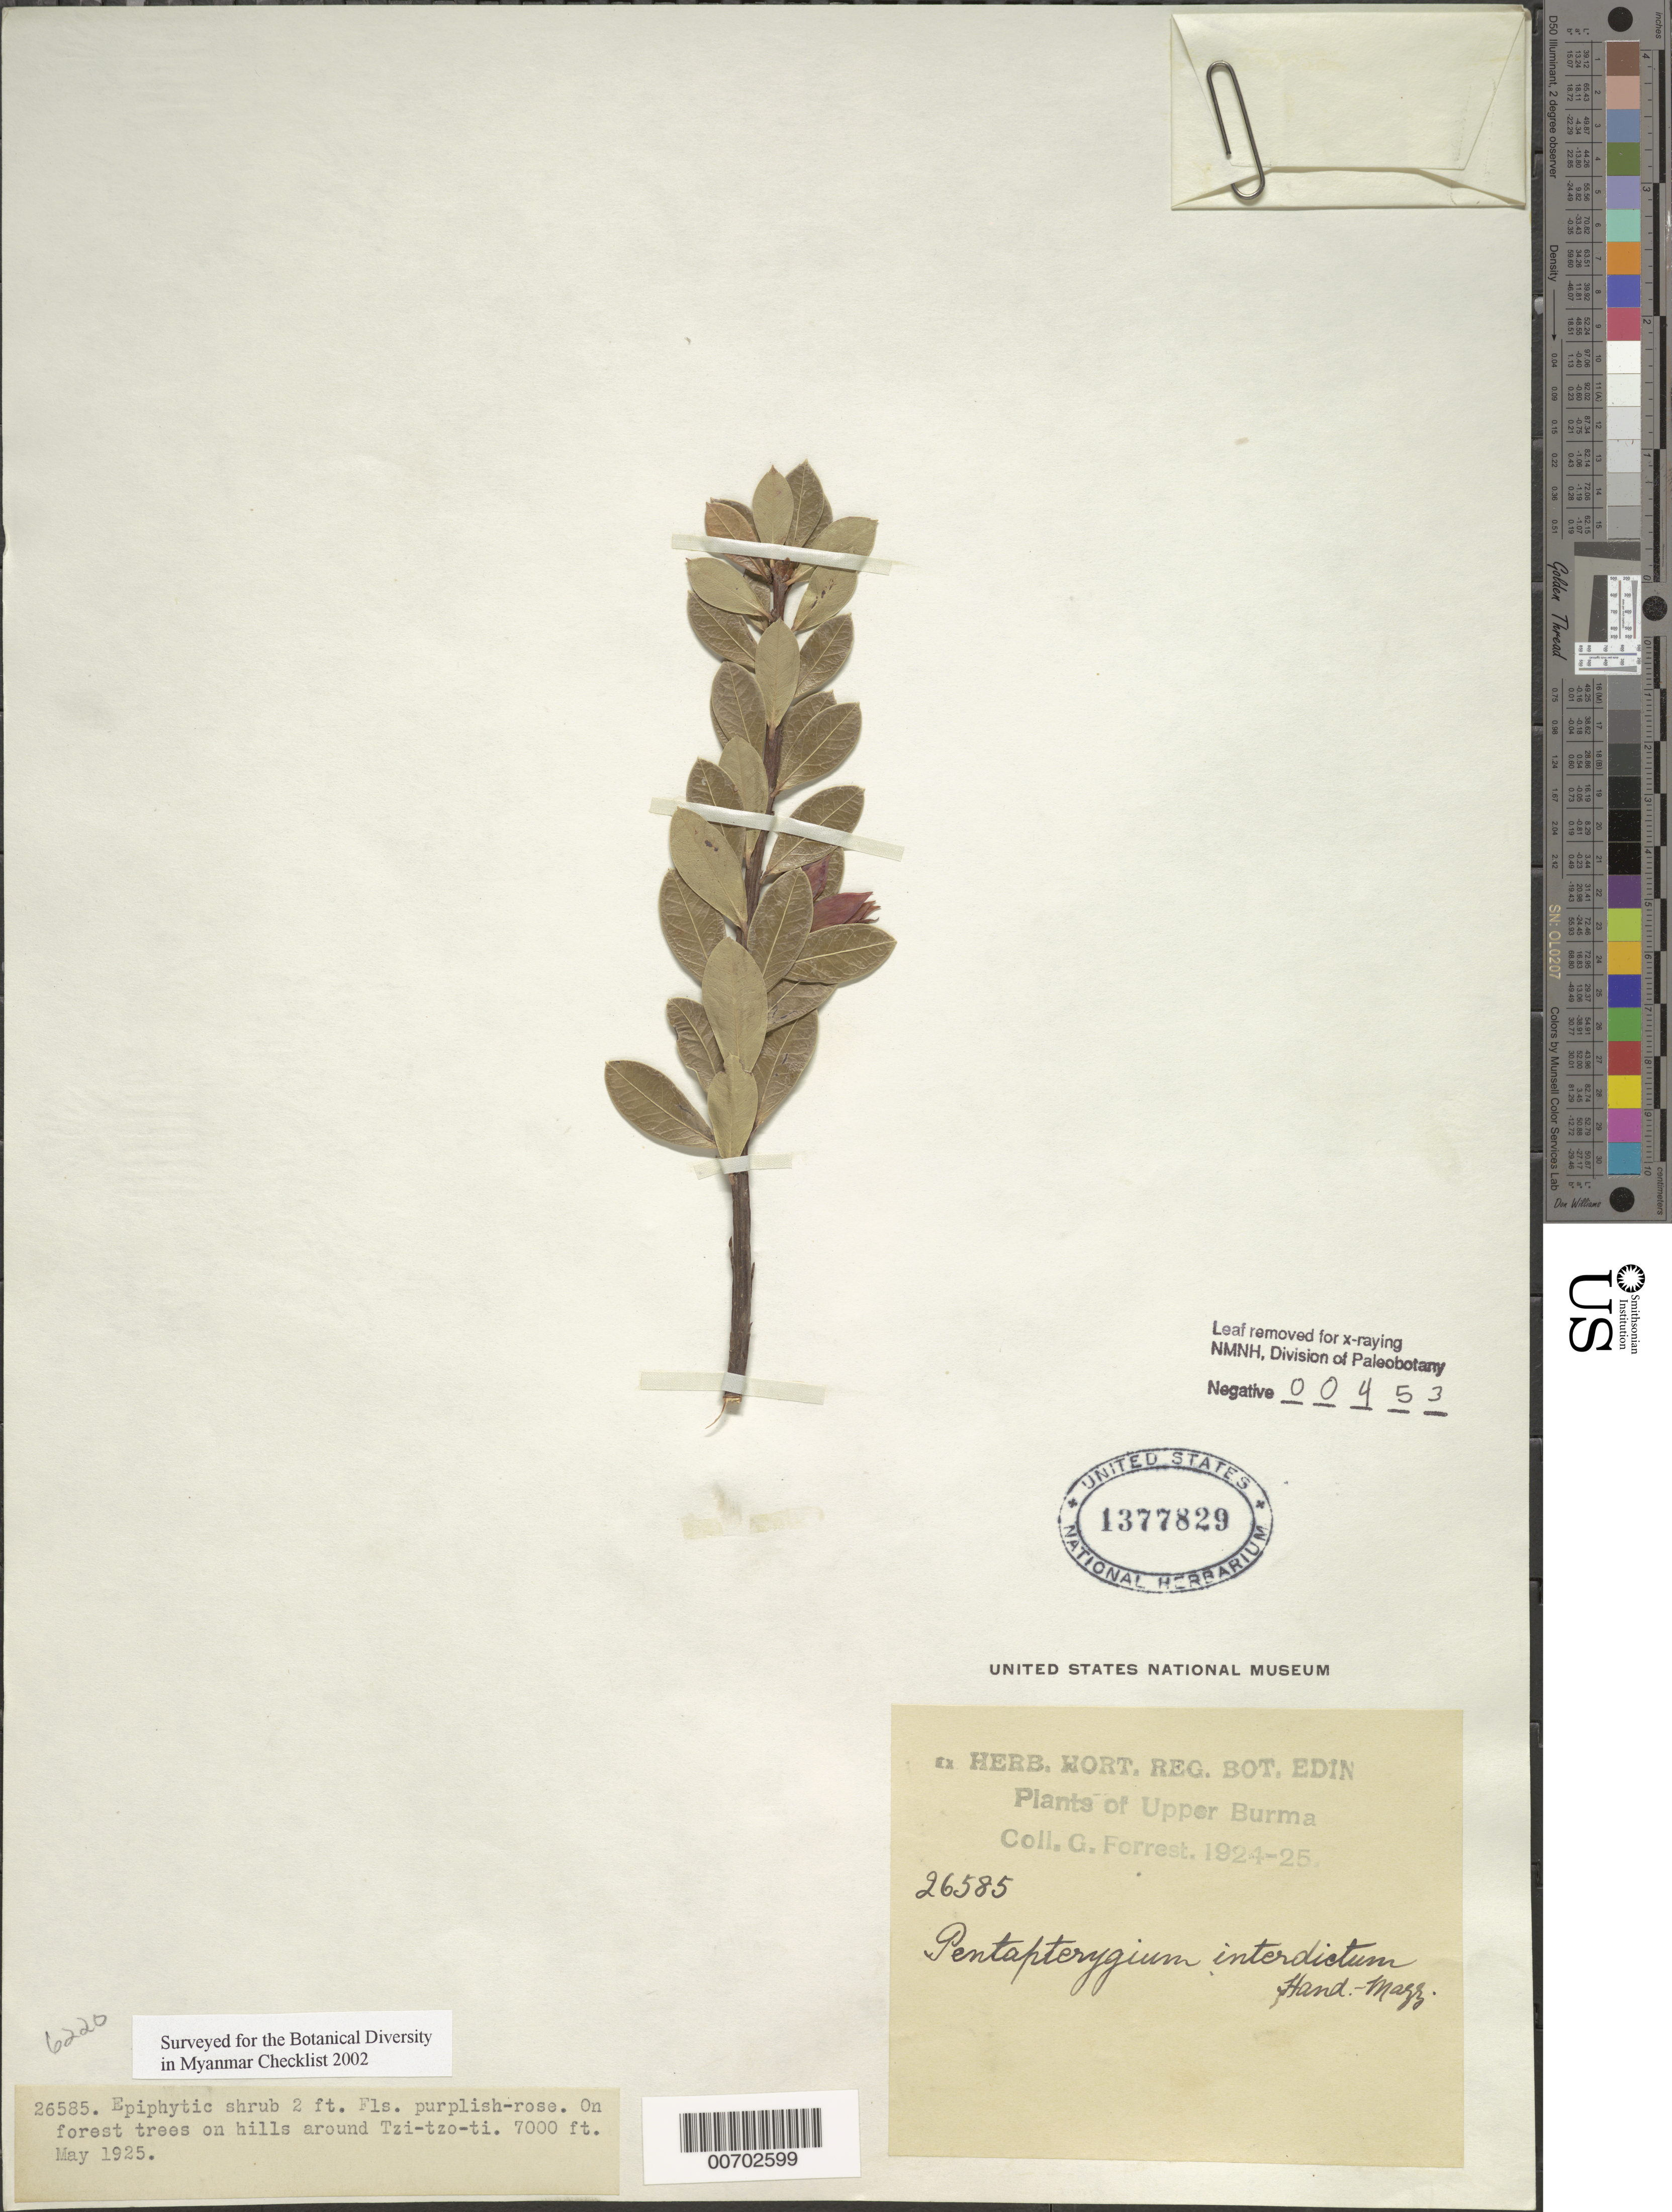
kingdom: Plantae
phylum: Tracheophyta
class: Magnoliopsida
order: Ericales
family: Ericaceae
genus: Pentapterygium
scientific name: Pentapterygium interdictum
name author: Hand.-Mazz.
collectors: G. Forrest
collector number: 26585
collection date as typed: May 1925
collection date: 1925-05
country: Myanmar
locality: Tzi-tzo-ti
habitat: On forest trees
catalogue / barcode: US 1377829